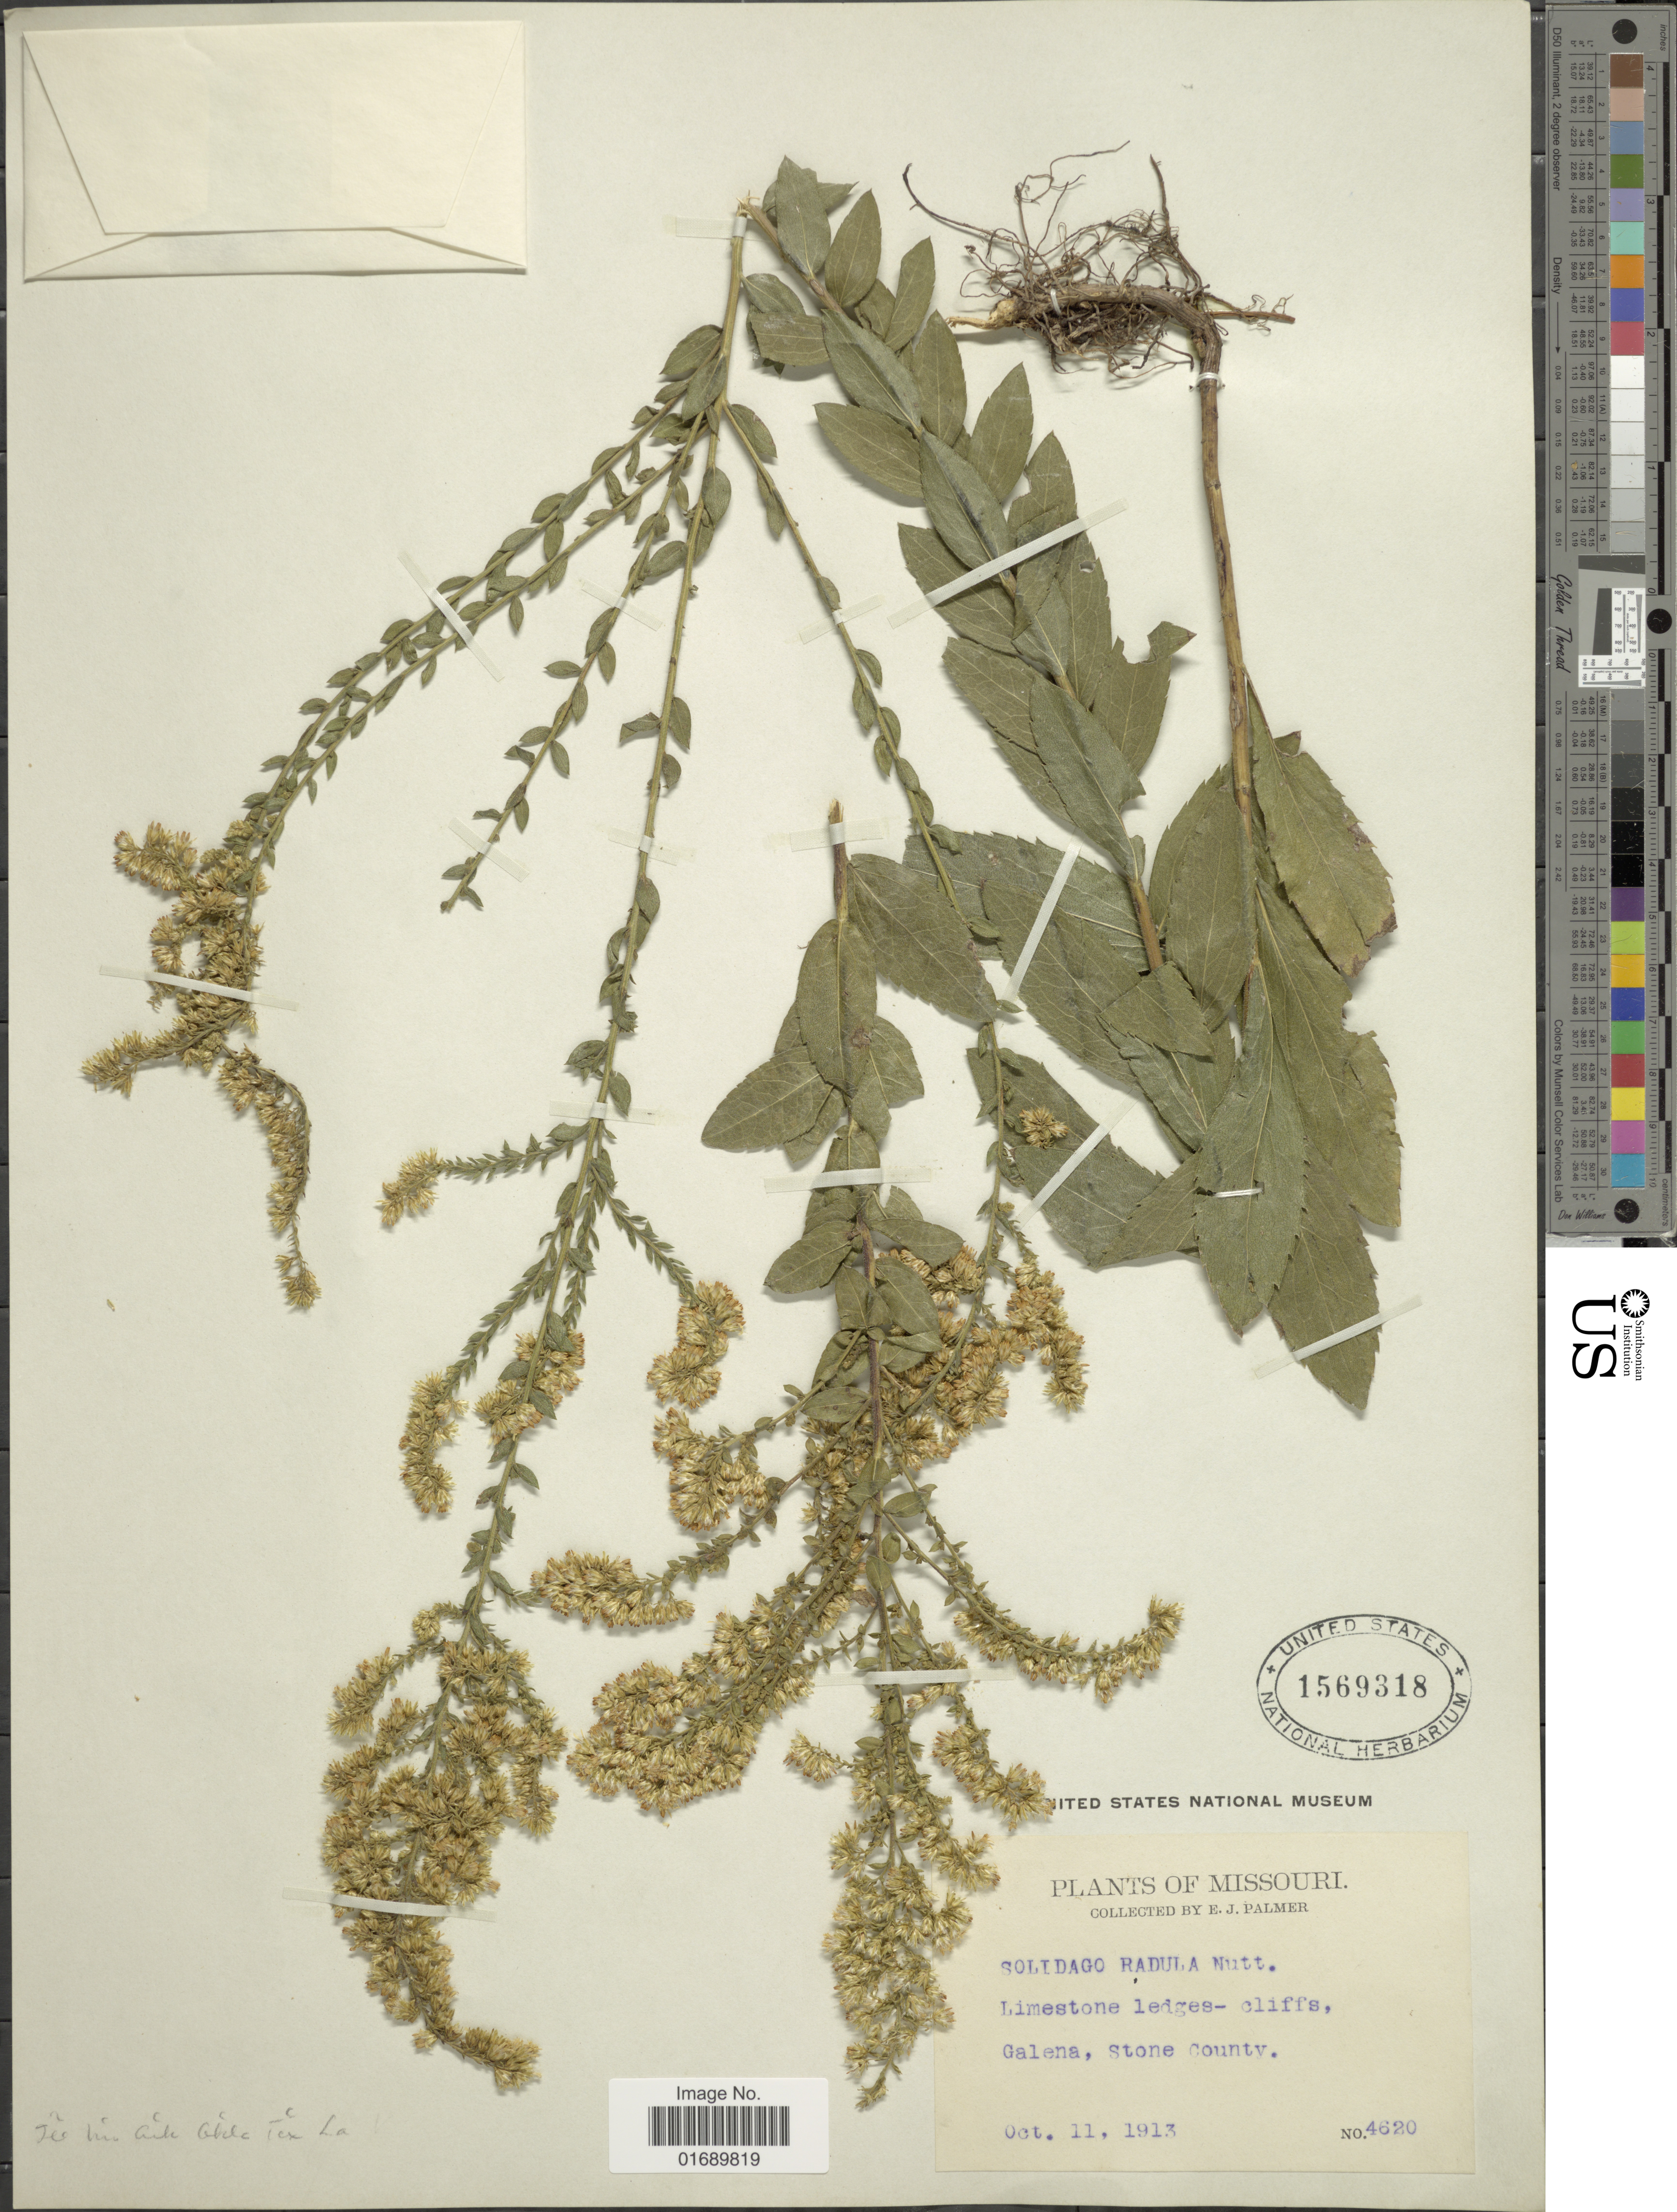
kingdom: Plantae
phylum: Tracheophyta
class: Magnoliopsida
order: Asterales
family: Asteraceae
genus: Solidago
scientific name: Solidago radula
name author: Nutt.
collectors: E. J. Palmer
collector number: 4620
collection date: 1913-10-11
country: United States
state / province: Missouri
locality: Limestone ledges- cliffs, Galena, Stone County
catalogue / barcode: US 1569318